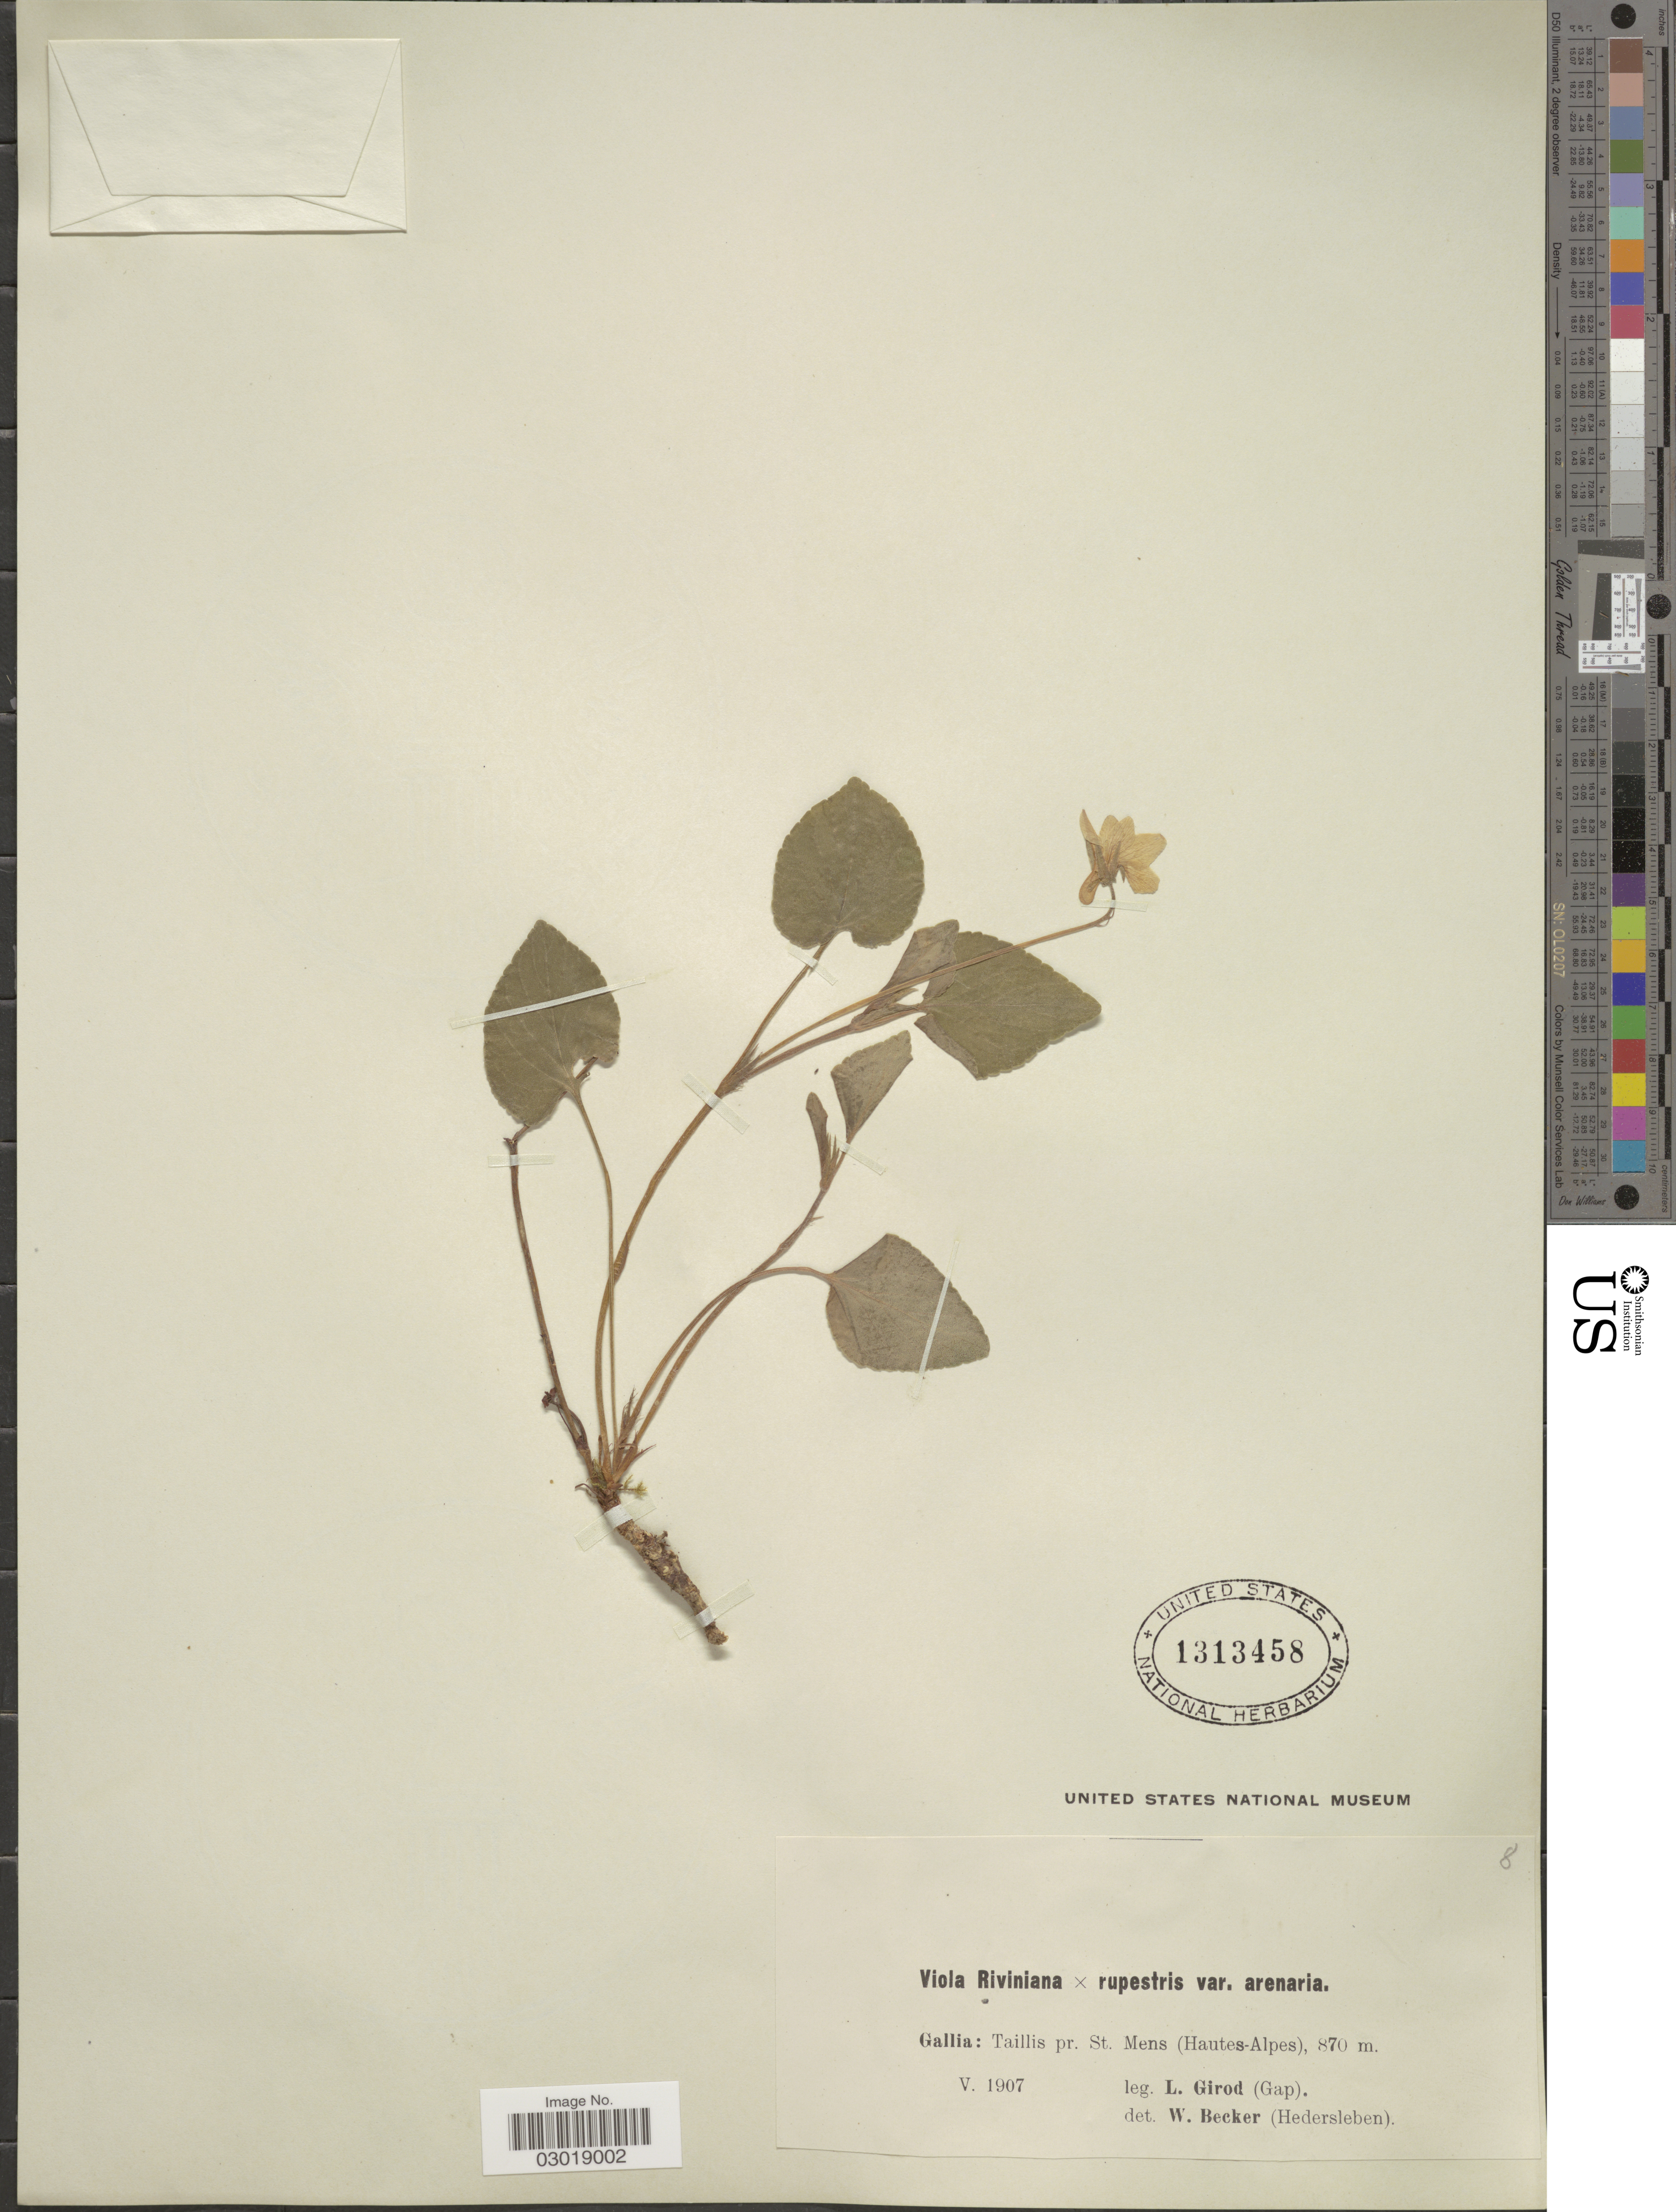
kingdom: Plantae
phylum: Tracheophyta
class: Magnoliopsida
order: Malpighiales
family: Violaceae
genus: Viola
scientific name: Viola riviniana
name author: Rchb.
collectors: L. Girod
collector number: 8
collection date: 1907-05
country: France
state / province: Provence-Alpes-Côte d'Azur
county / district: Hautes-Alpes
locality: Gallia: Taillis pr. St. Mens (Hautes-Alpes).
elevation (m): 870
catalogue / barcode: US 1313458